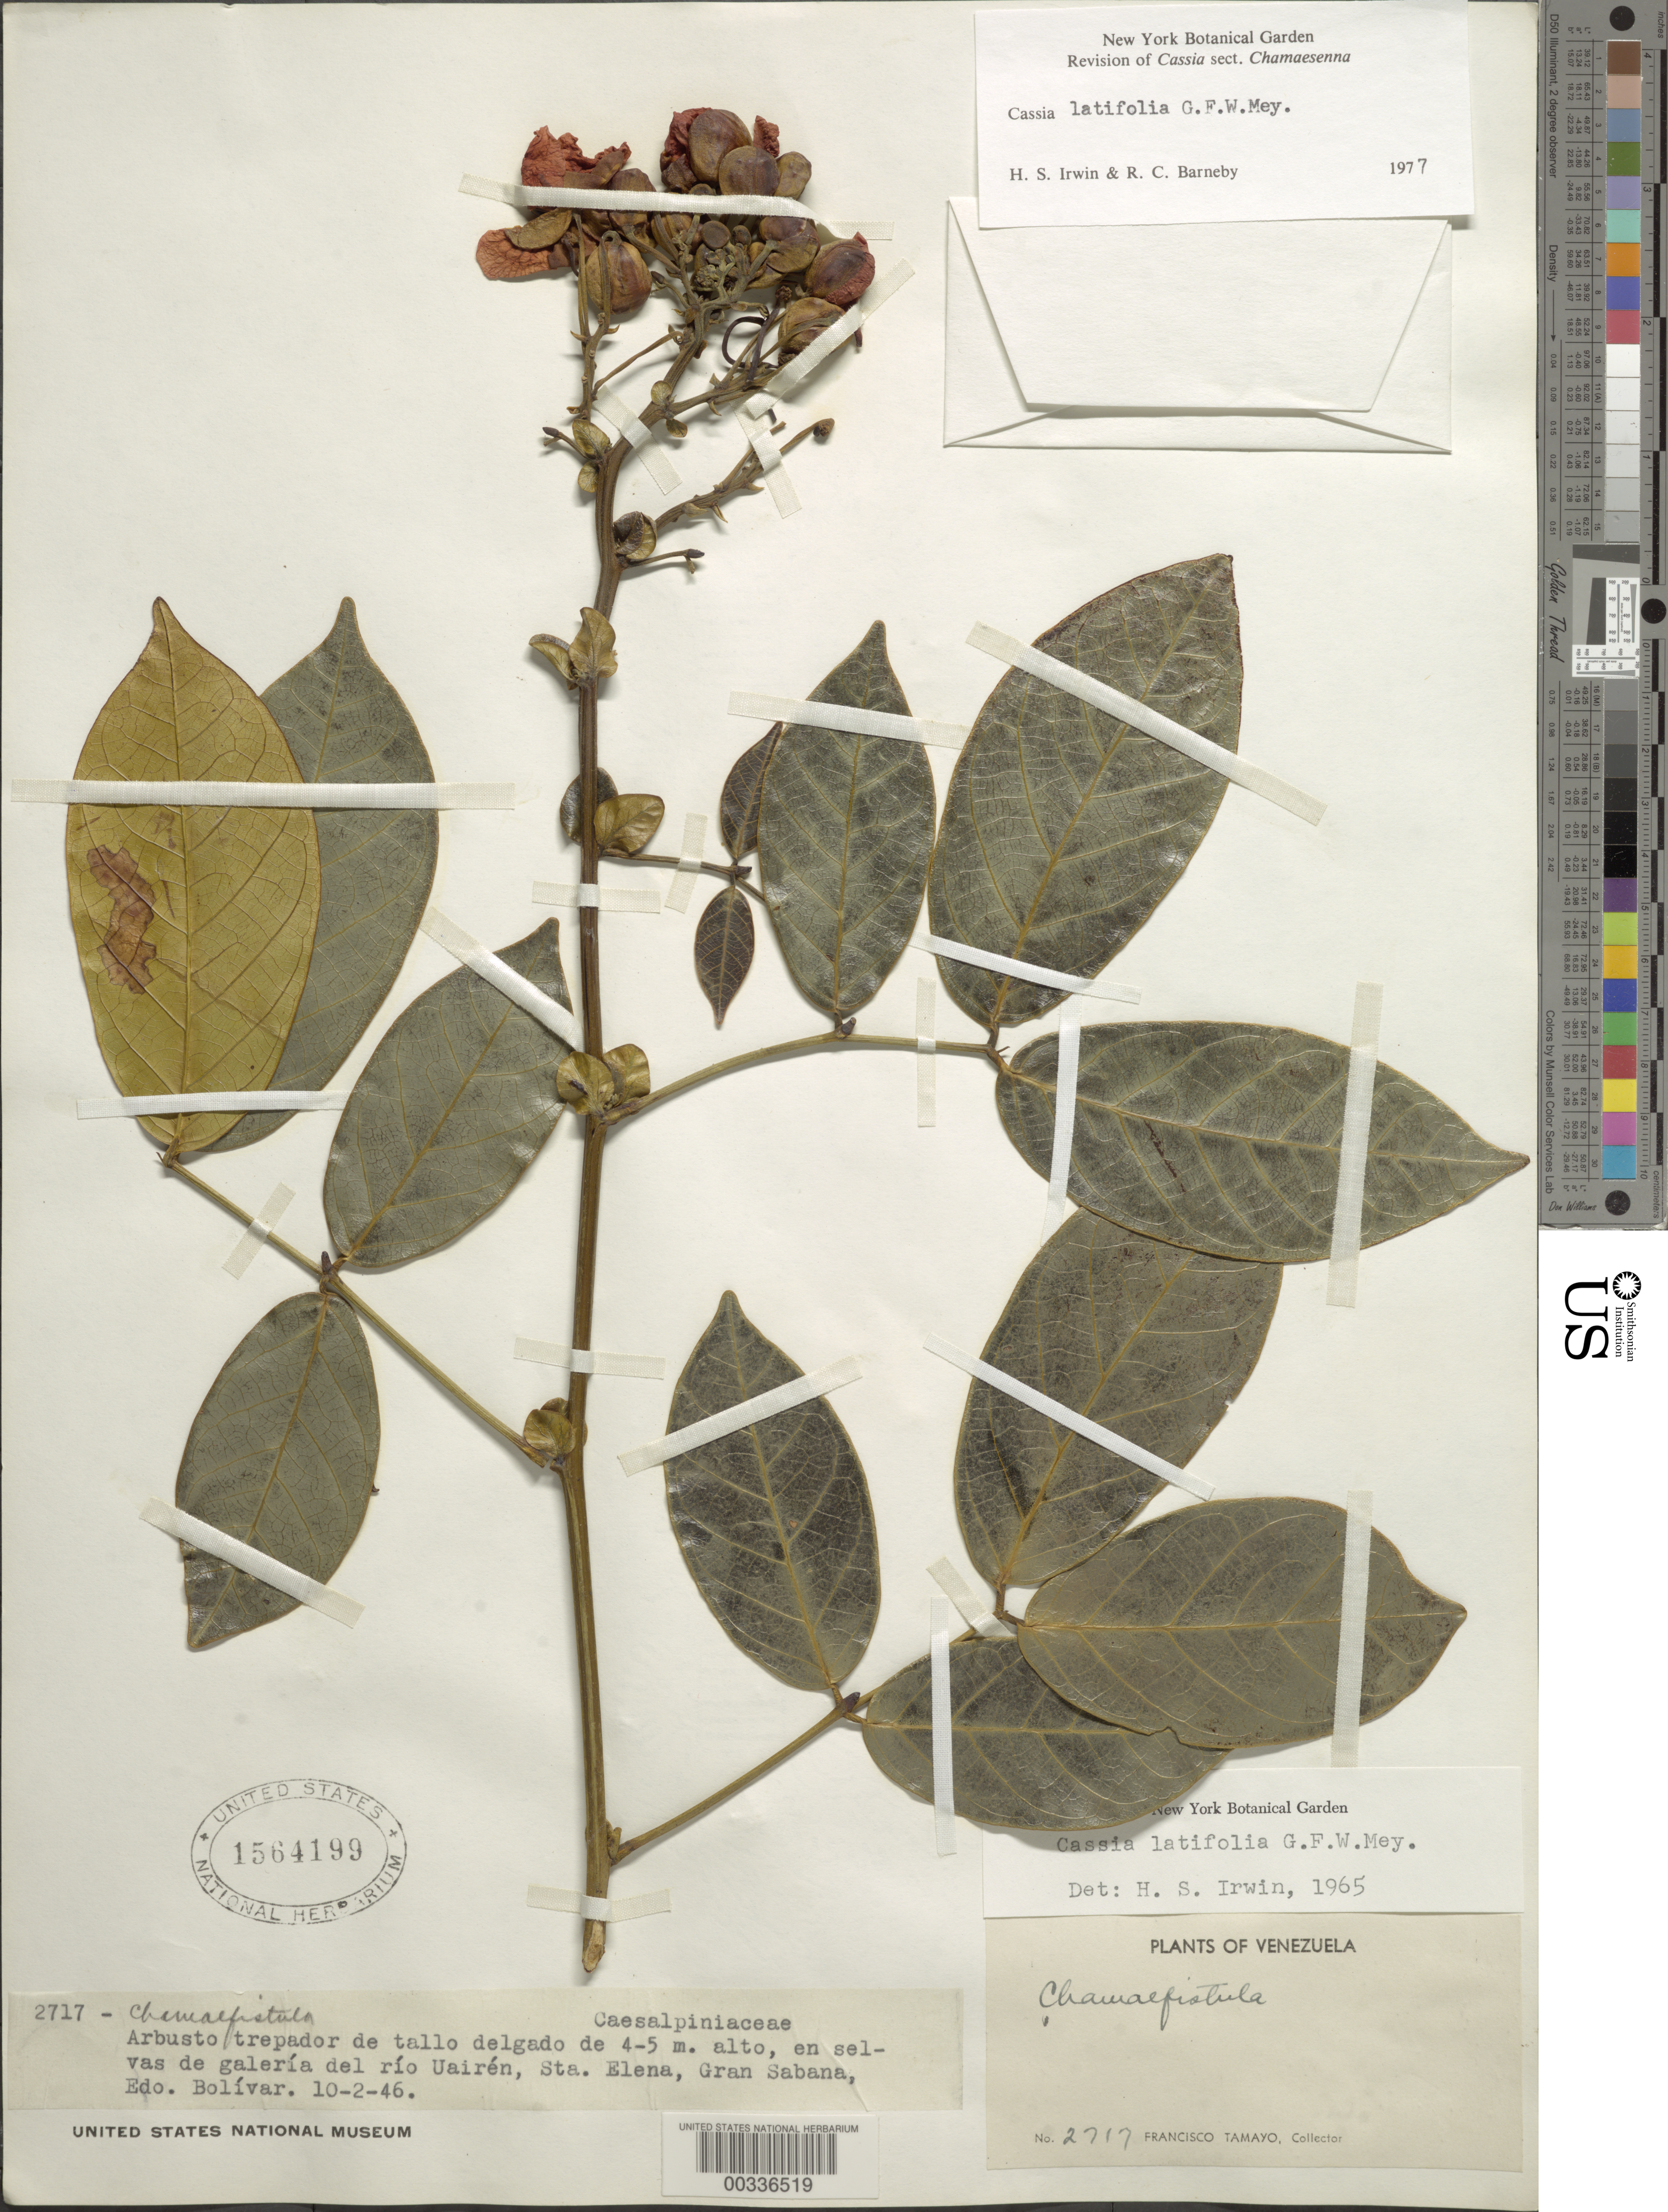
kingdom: Plantae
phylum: Tracheophyta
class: Magnoliopsida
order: Fabales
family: Fabaceae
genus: Senna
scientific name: Senna latifolia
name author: (G. Mey.) H.S. Irwin & Barneby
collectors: F. Tamayo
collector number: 2717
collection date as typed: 10 Feb 1946 or 02 Oct 1946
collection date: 1946-02-10 or 1946-10-02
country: Venezuela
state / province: Bolivar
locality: Rio uairen, sta. elena, gran sabana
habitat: Gallery forest on the river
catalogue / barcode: US 1564199